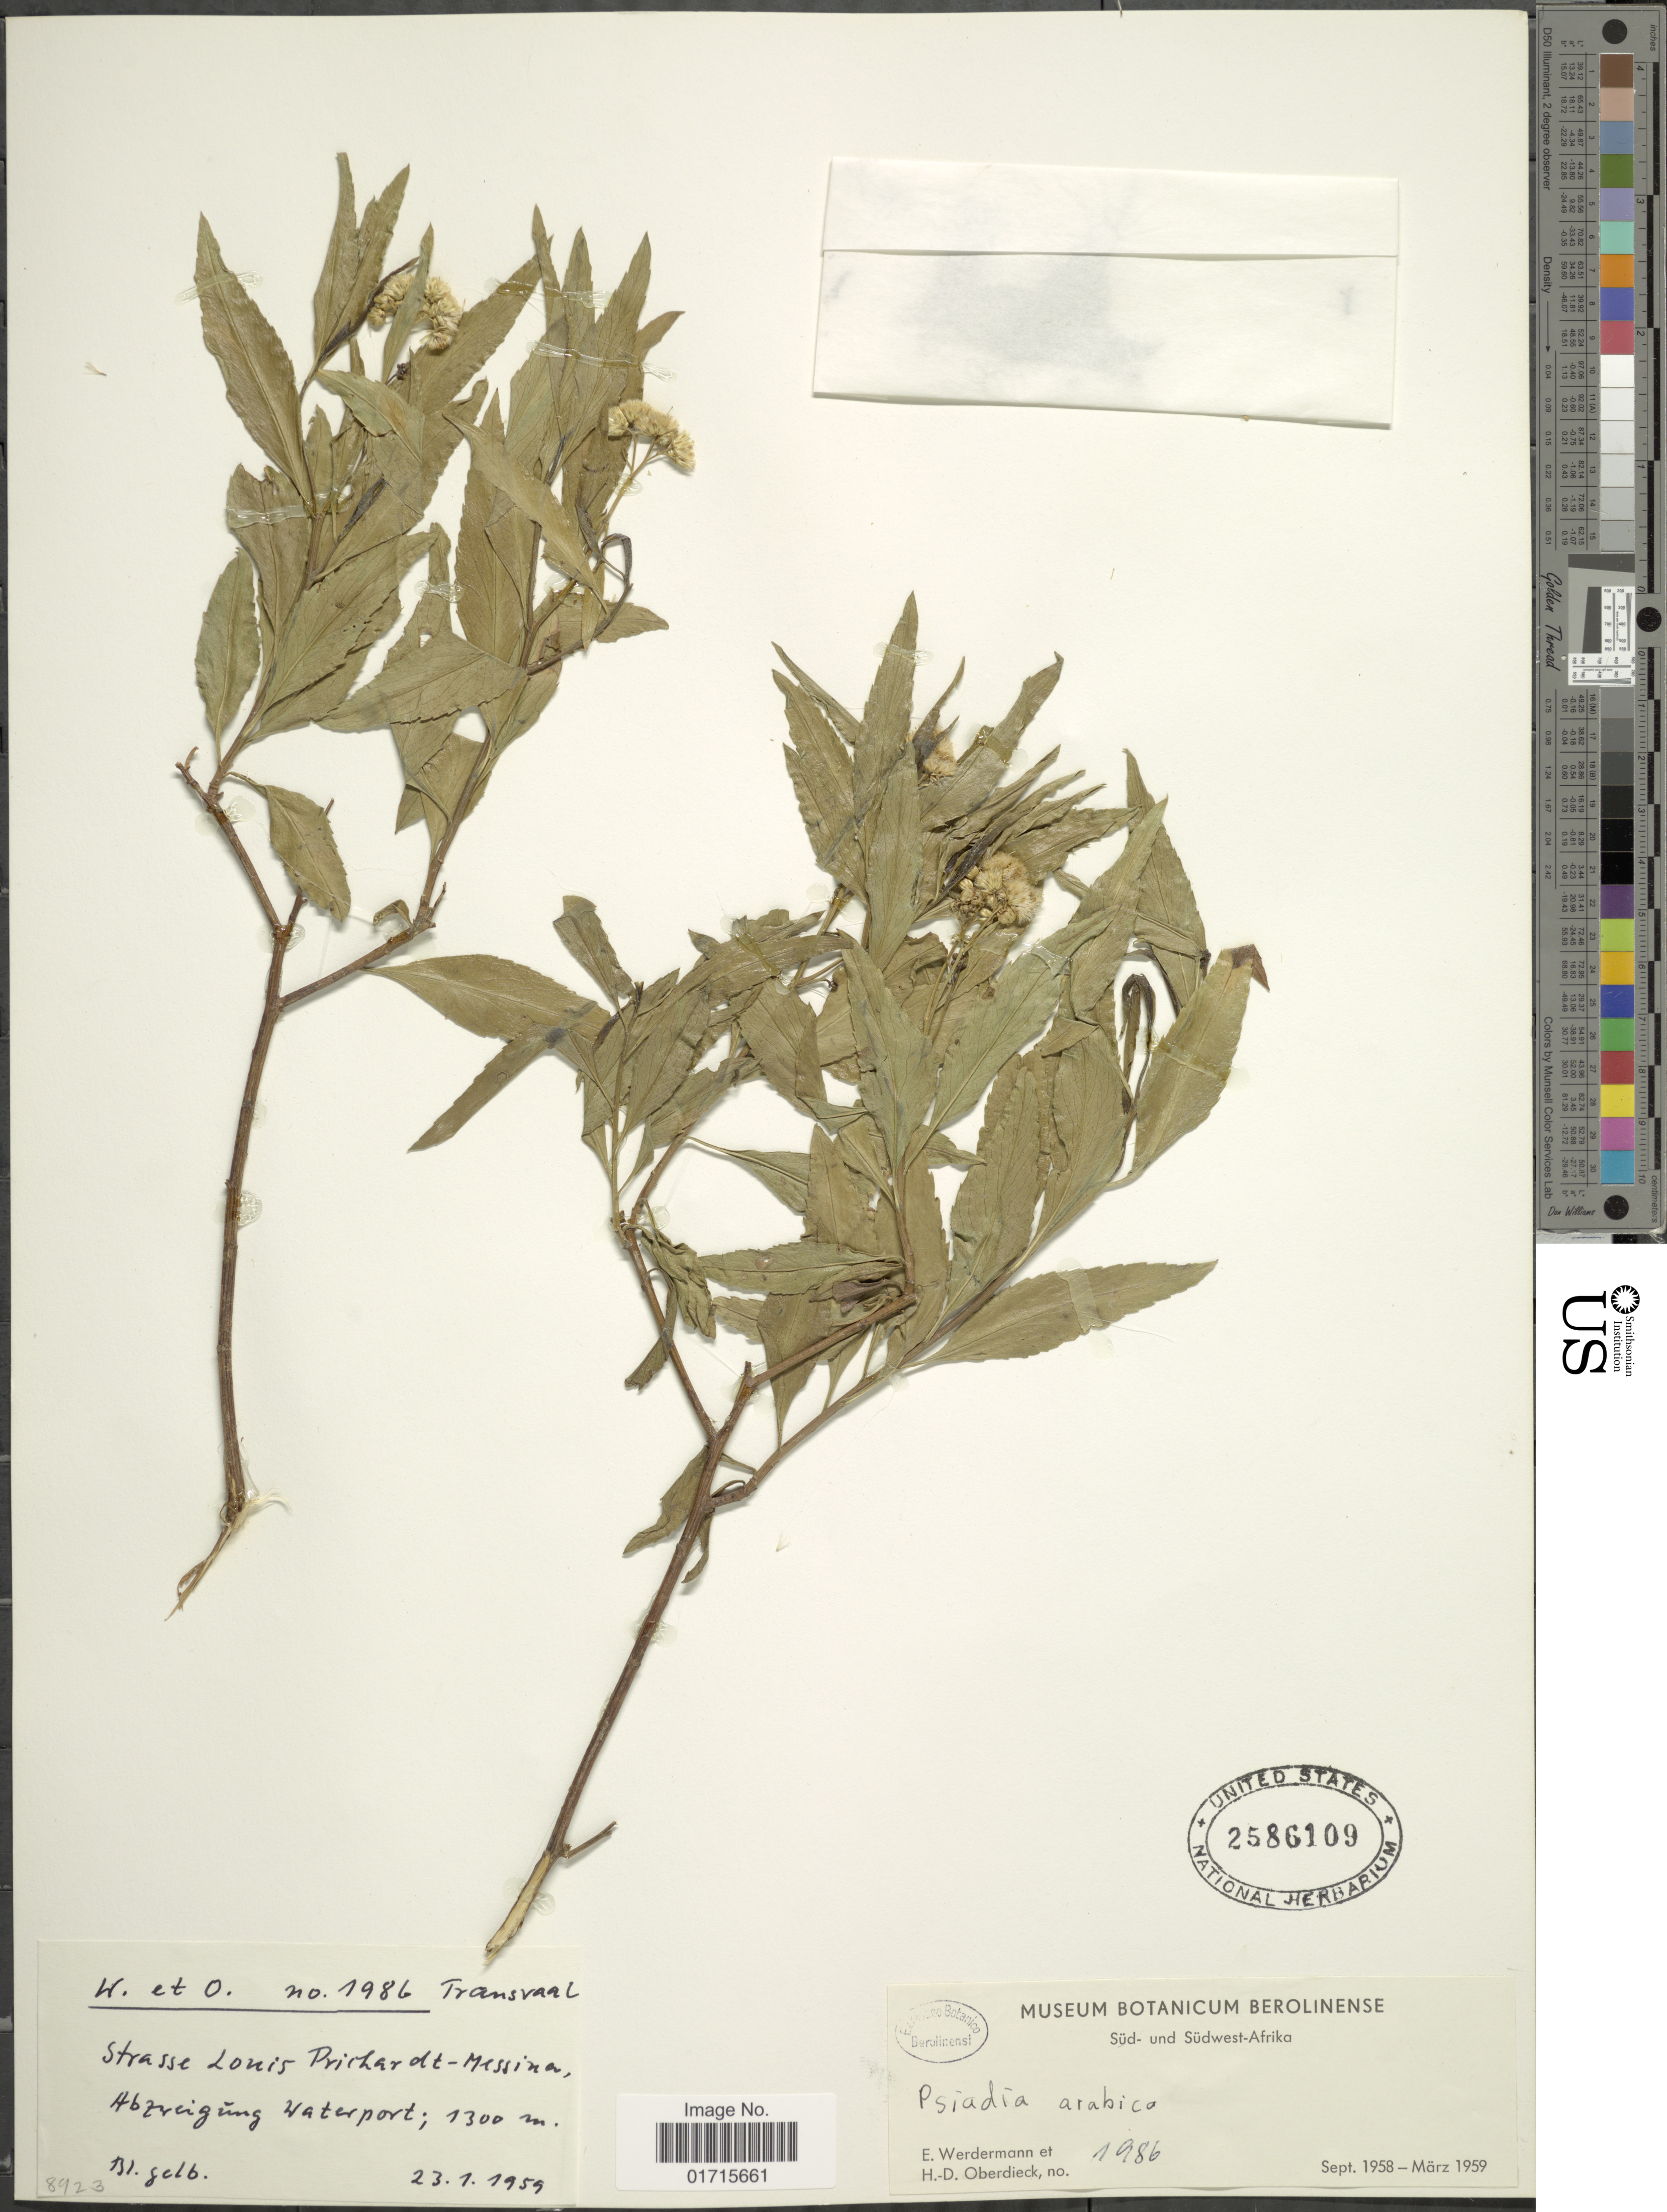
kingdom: Plantae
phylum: Tracheophyta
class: Magnoliopsida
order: Asterales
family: Asteraceae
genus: Psiadia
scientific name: Psiadia arabica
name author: Jaub. & Spach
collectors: E. Wedermann & H. Oberdieck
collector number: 1986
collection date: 1958-06/1959-03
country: South Africa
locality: Sud-und Sudwest-Afrika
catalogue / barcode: US 2586109